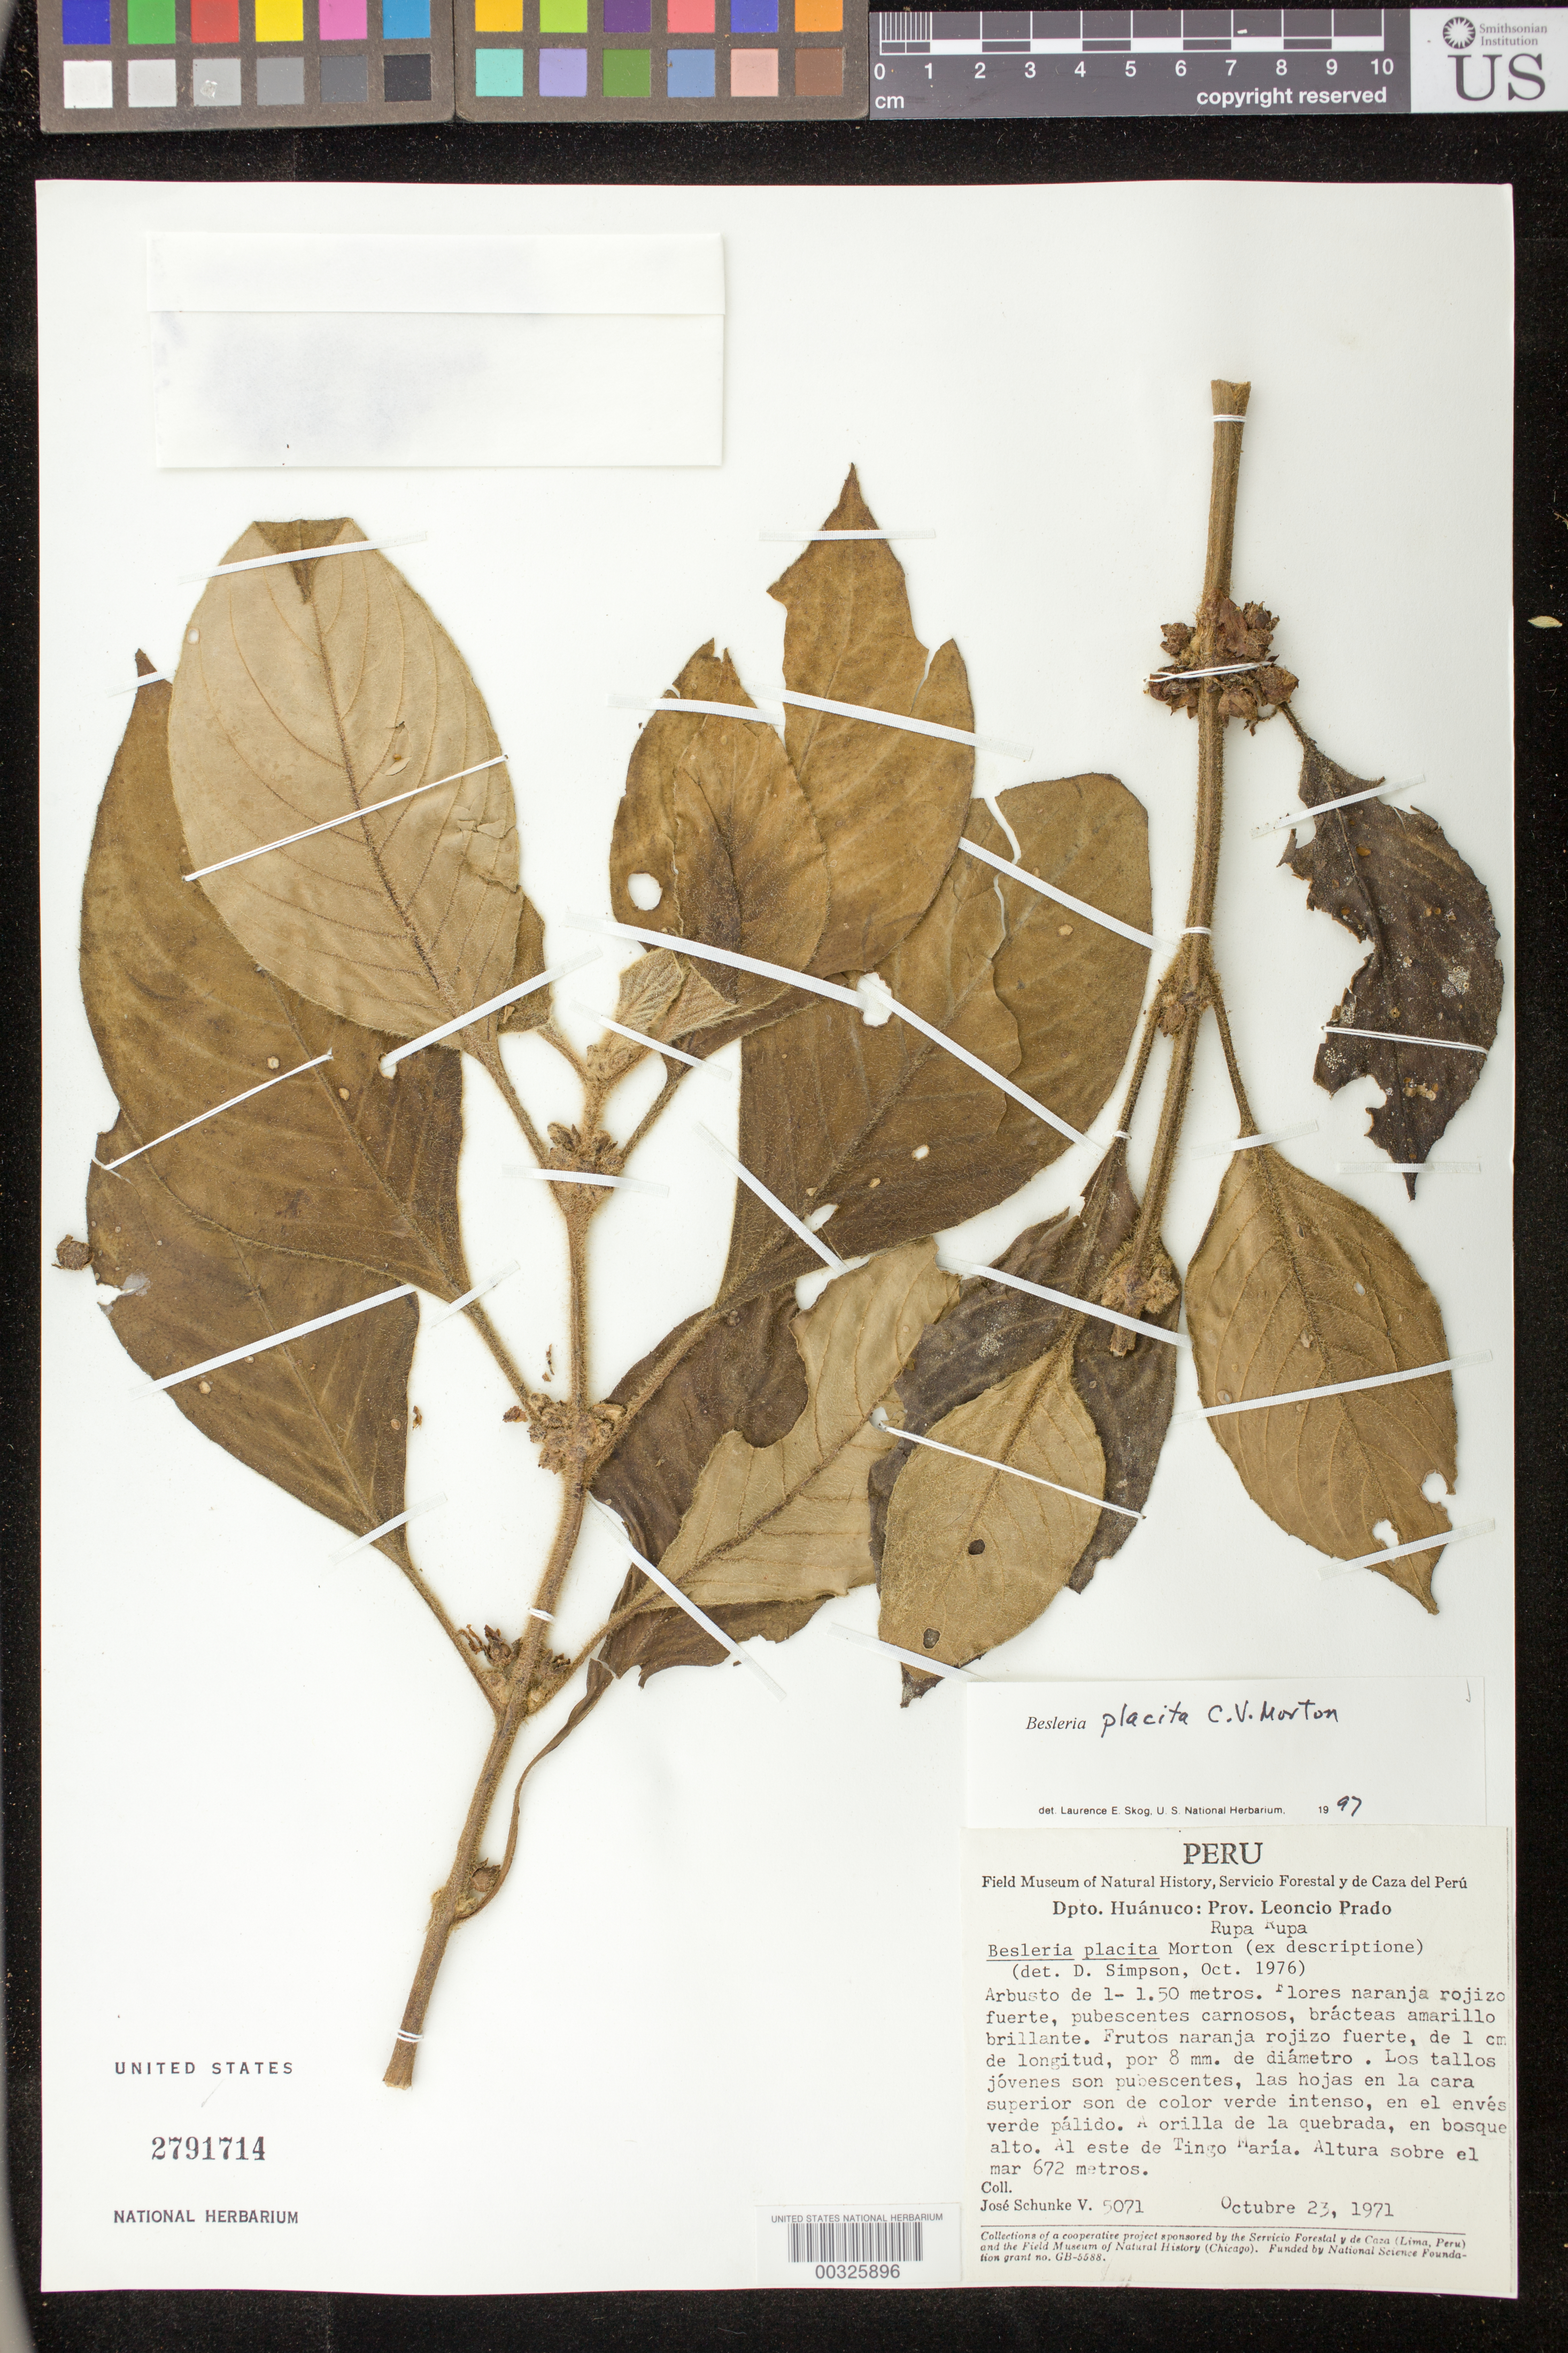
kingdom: Plantae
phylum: Tracheophyta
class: Magnoliopsida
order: Lamiales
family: Gesneriaceae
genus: Besleria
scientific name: Besleria placita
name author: C.V. Morton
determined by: Skog, Laurence E.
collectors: J. Schunke Vigo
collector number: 5071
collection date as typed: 23 Oct 1971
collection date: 1971-10-23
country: Peru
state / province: Huánuco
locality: Prov. Leoncio Prado; al este de Tingo María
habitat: A orilla de la quebrada, en bosque alto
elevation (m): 672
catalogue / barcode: US 2791714